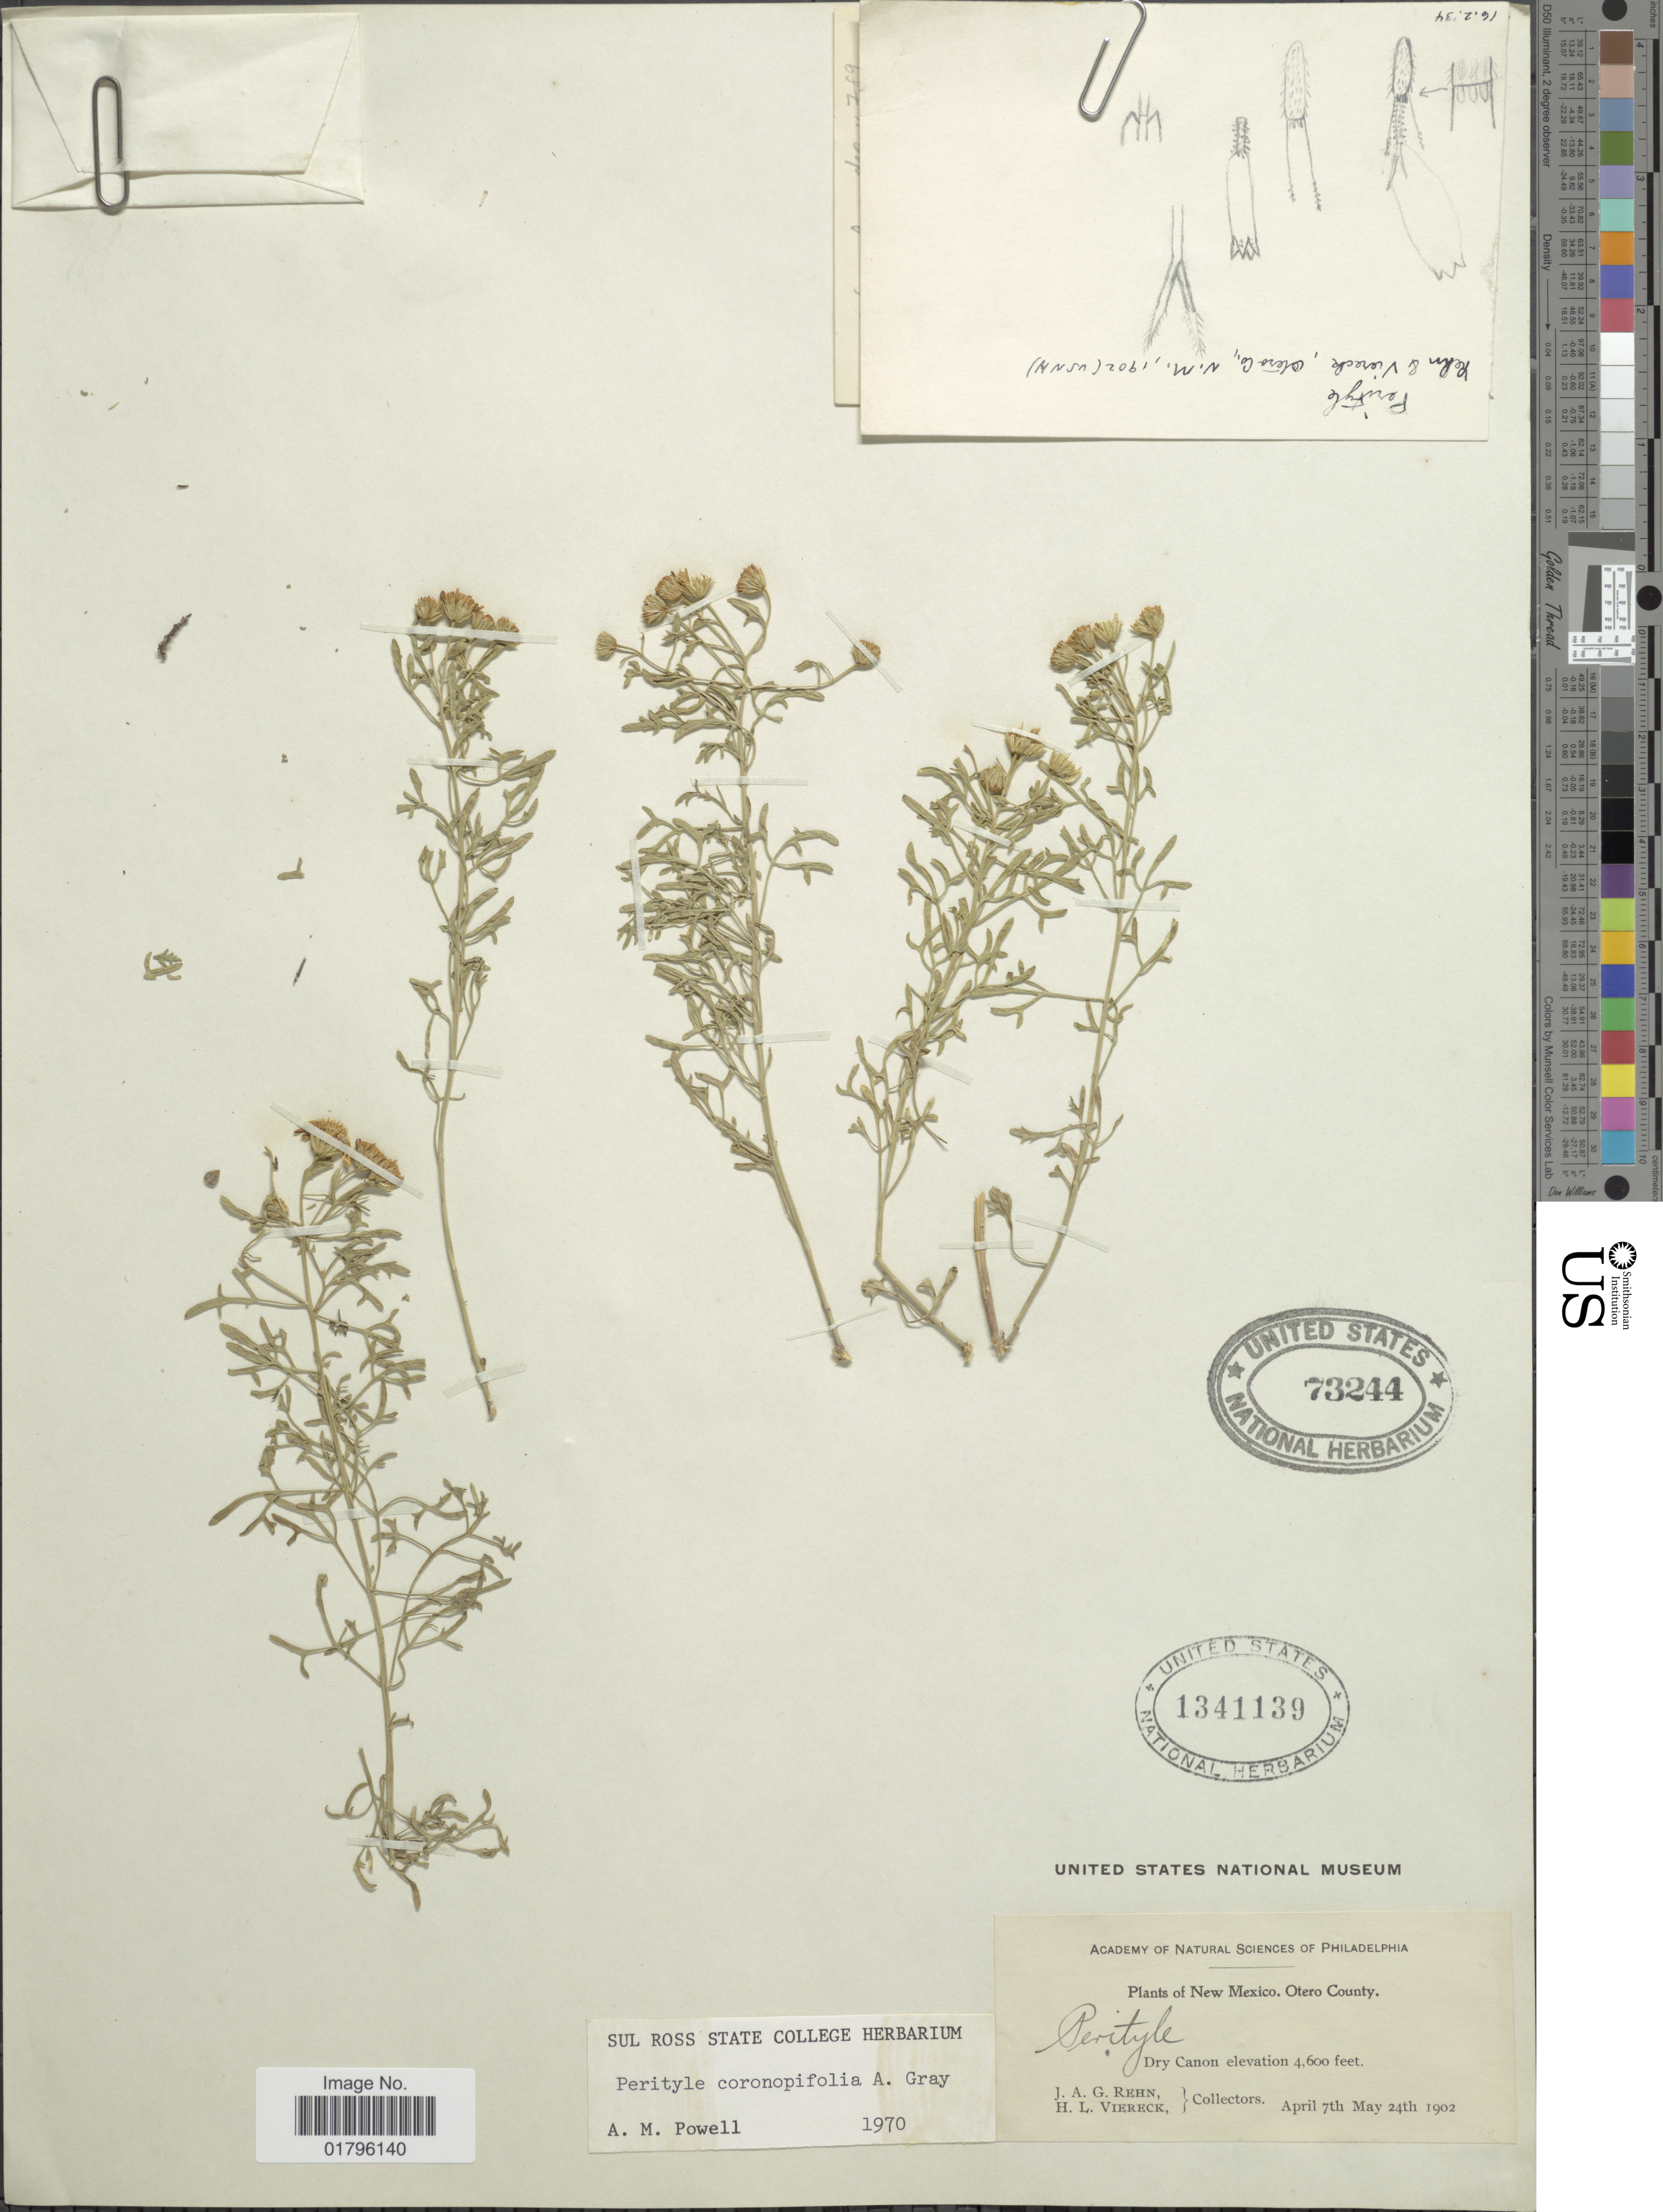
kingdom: Plantae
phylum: Tracheophyta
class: Magnoliopsida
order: Asterales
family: Asteraceae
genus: Perityle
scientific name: Perityle coronopifolia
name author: A. Gray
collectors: J. Rehn & H. L. Viereck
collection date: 1902-04-07/1902-05-24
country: United States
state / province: New Mexico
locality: Otero County. Dry Canon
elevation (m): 1402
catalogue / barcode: US 1341139-2